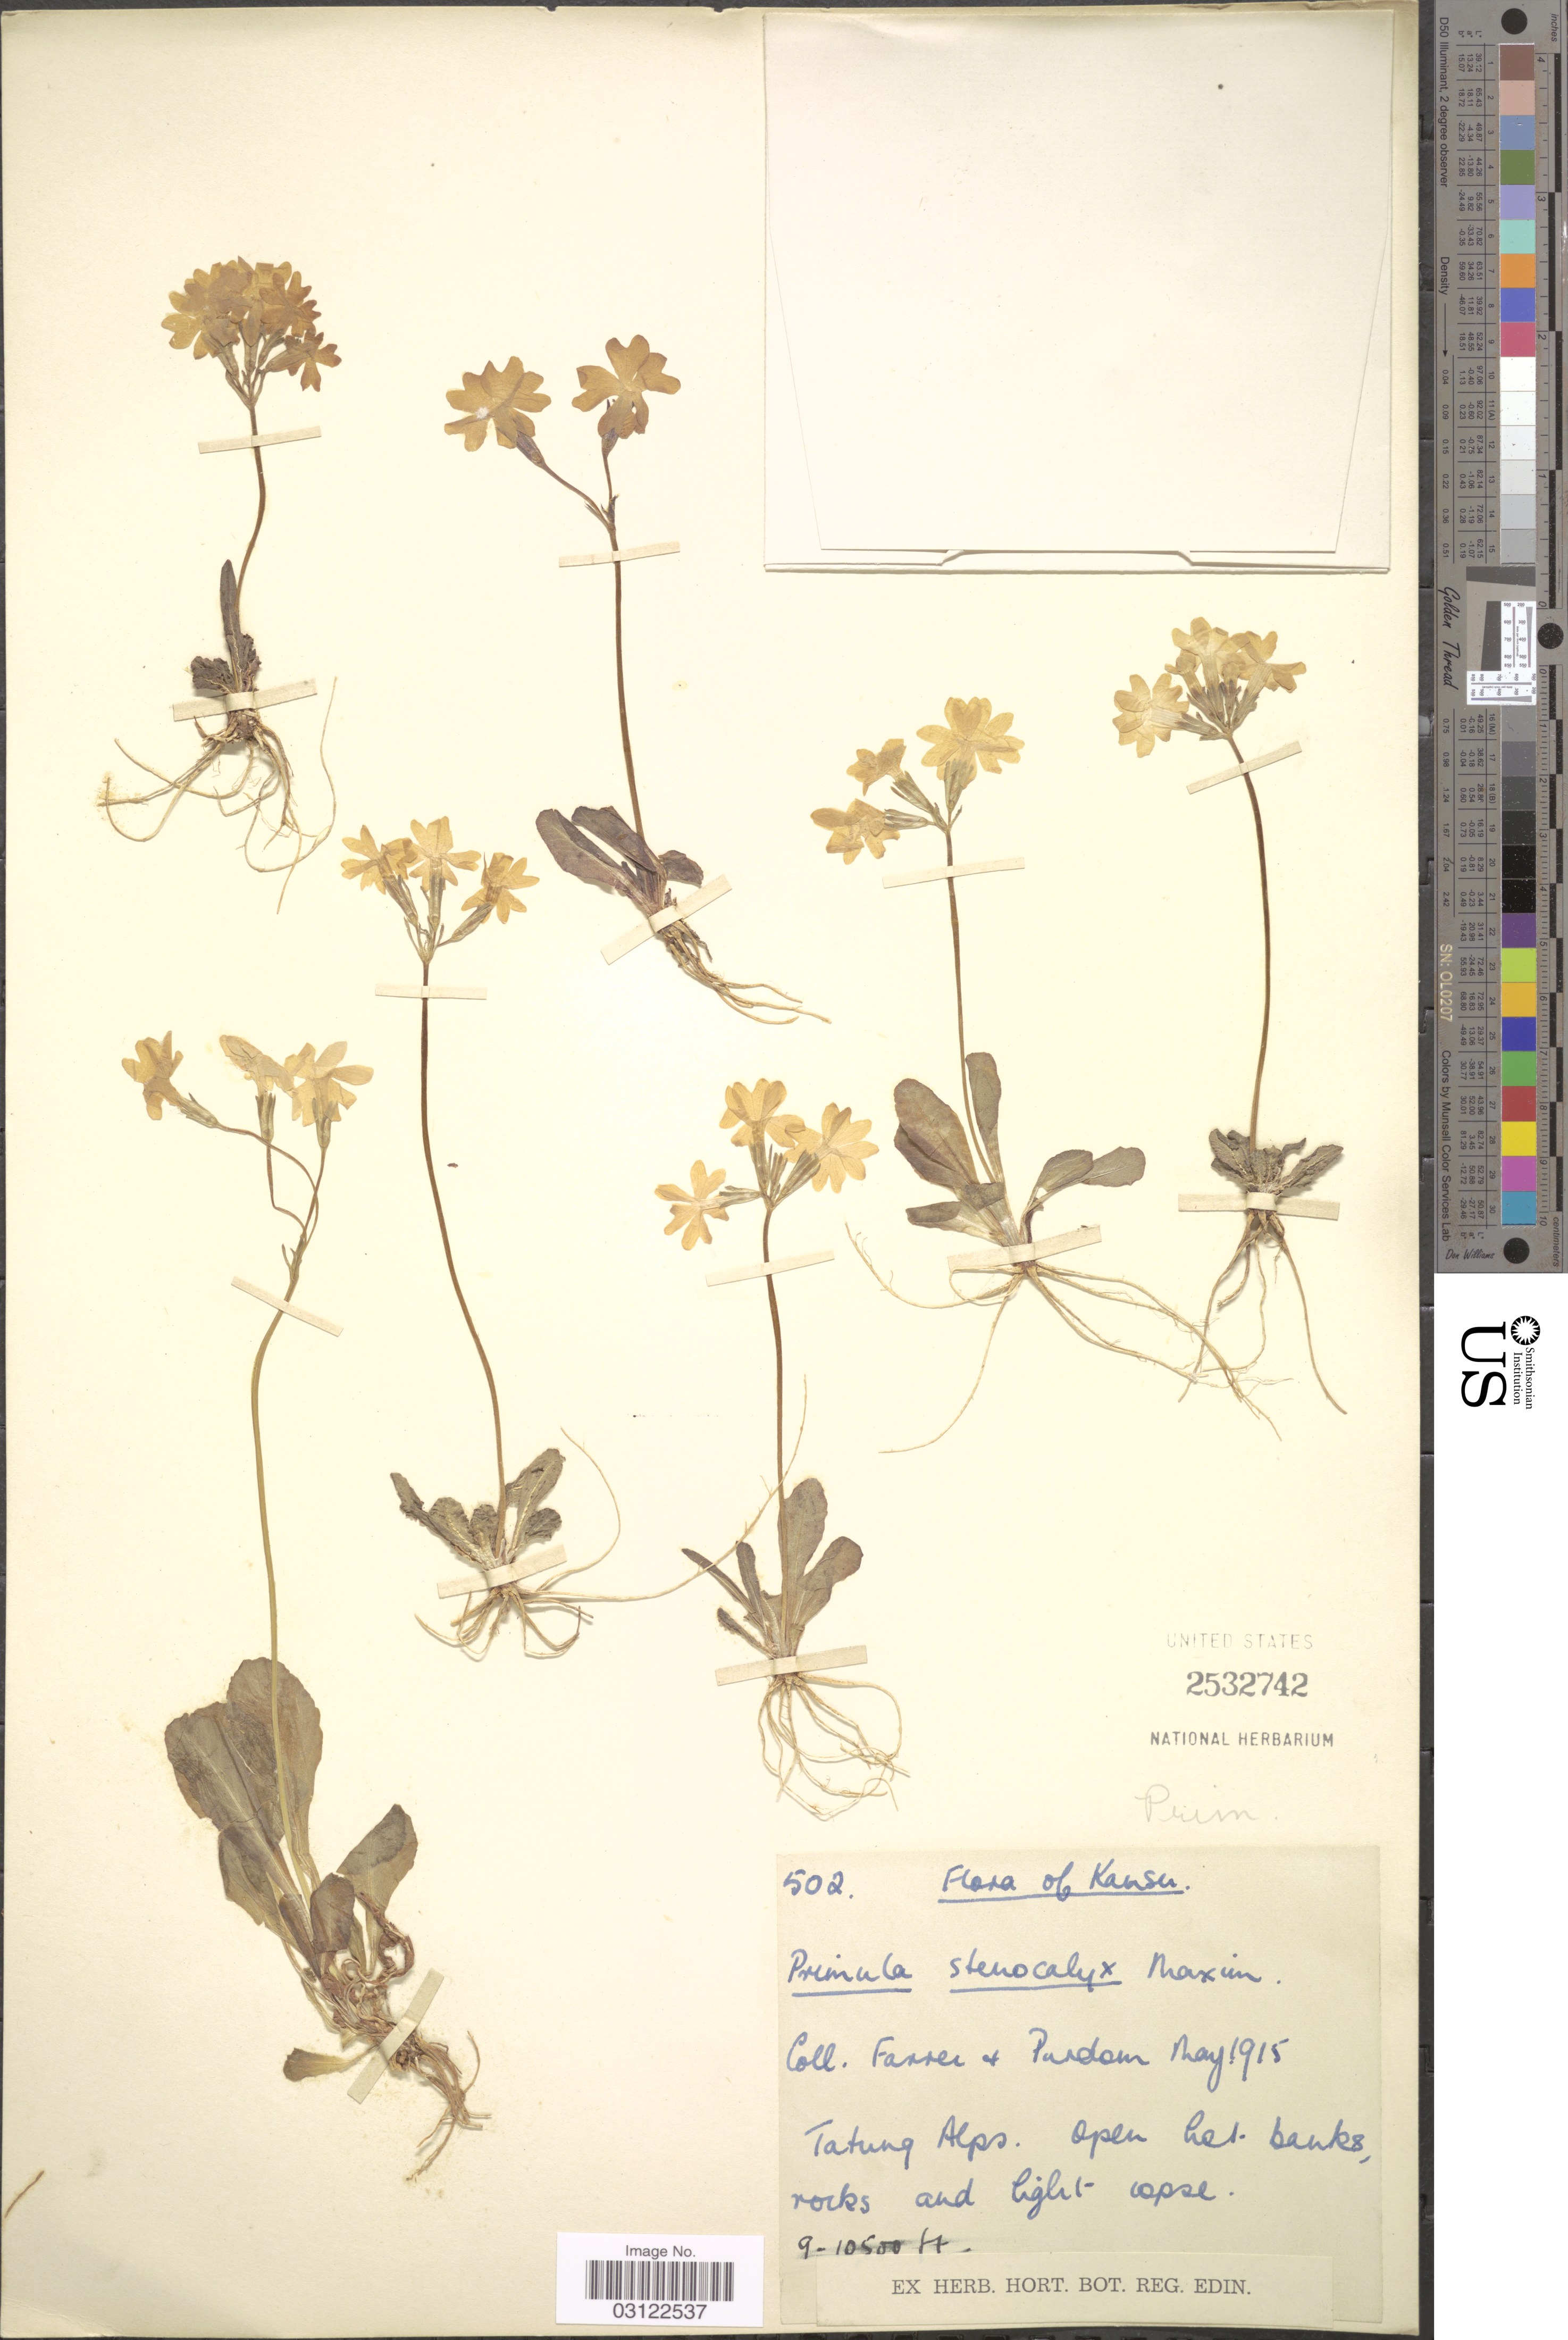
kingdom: Plantae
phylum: Tracheophyta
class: Magnoliopsida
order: Ericales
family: Primulaceae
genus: Primula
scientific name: Primula stenocalyx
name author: Maxim.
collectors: R. Farrer & W. Purdom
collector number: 502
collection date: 1915-05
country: China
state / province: Gansu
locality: Kansu. Tatung Alps.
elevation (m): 2743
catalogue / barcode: US 2532742